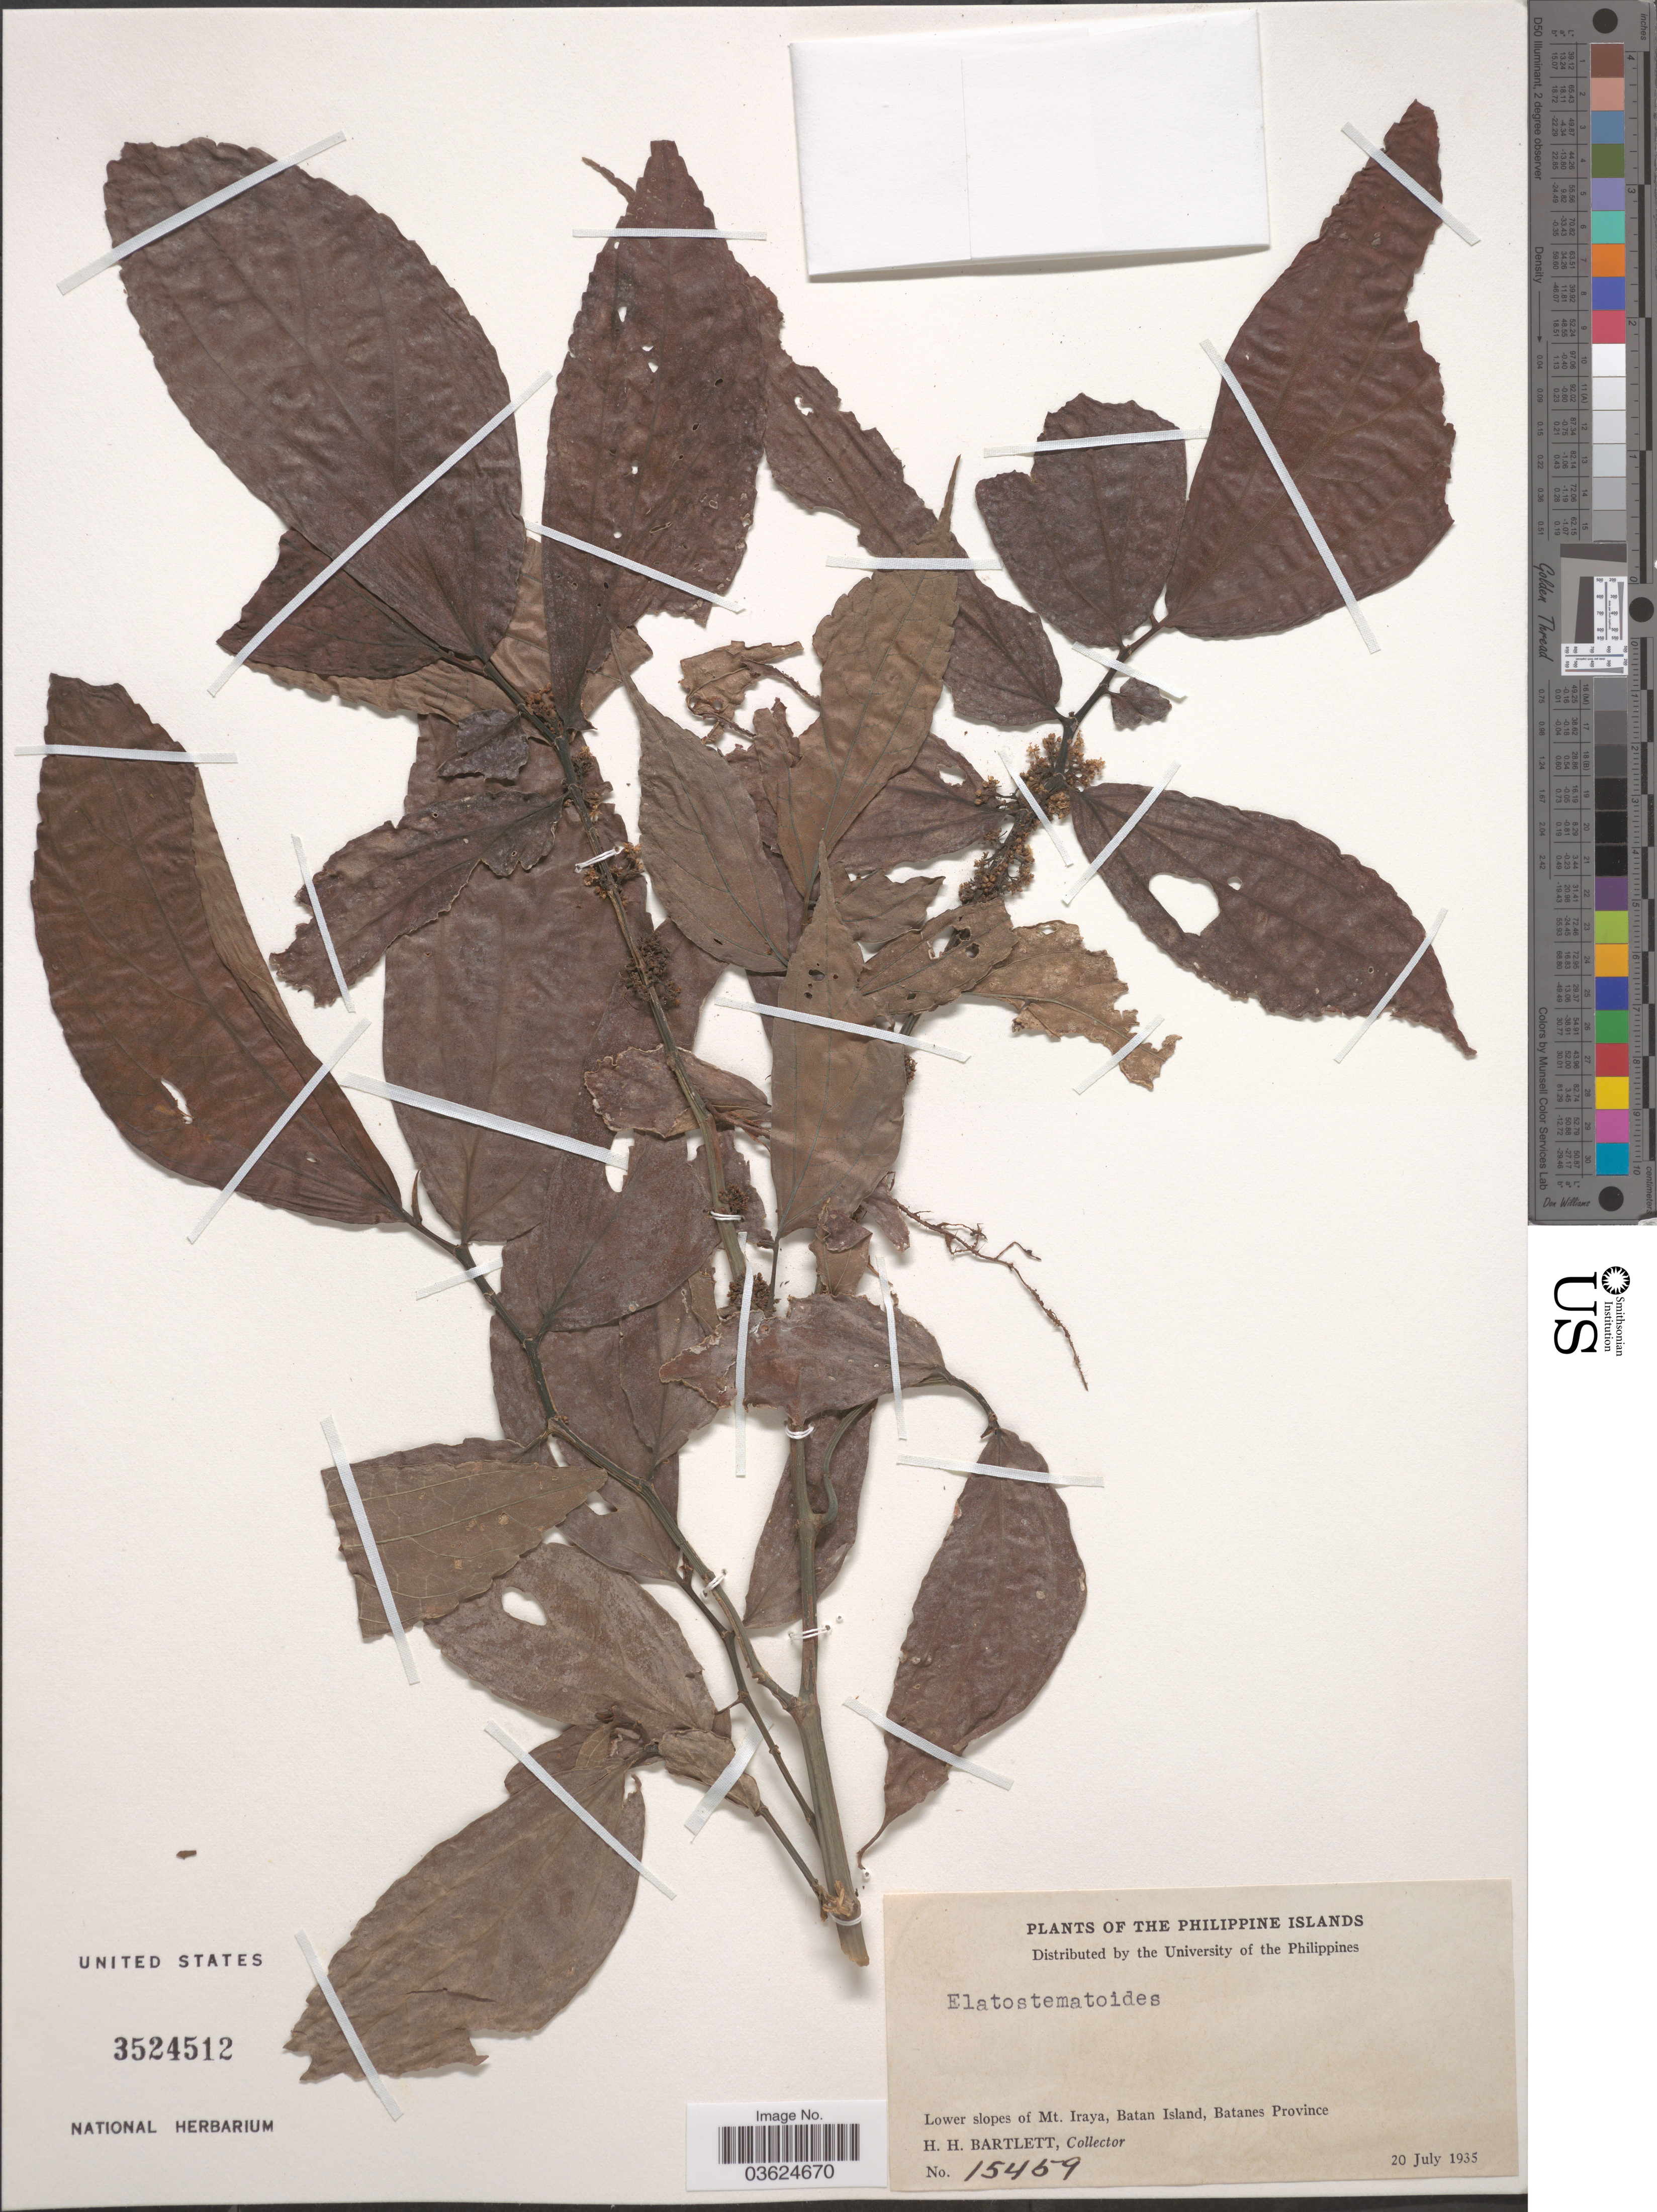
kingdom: Plantae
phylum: Tracheophyta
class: Magnoliopsida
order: Rosales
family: Urticaceae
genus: Elatostematoides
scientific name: Elatostematoides sp.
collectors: H. H. Bartlett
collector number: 15459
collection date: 1935-07-20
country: Philippines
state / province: Cagayan Valley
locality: Lower slopes of Mt. Iraya, Batan Island, Batanes Province.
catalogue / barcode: US 3524512